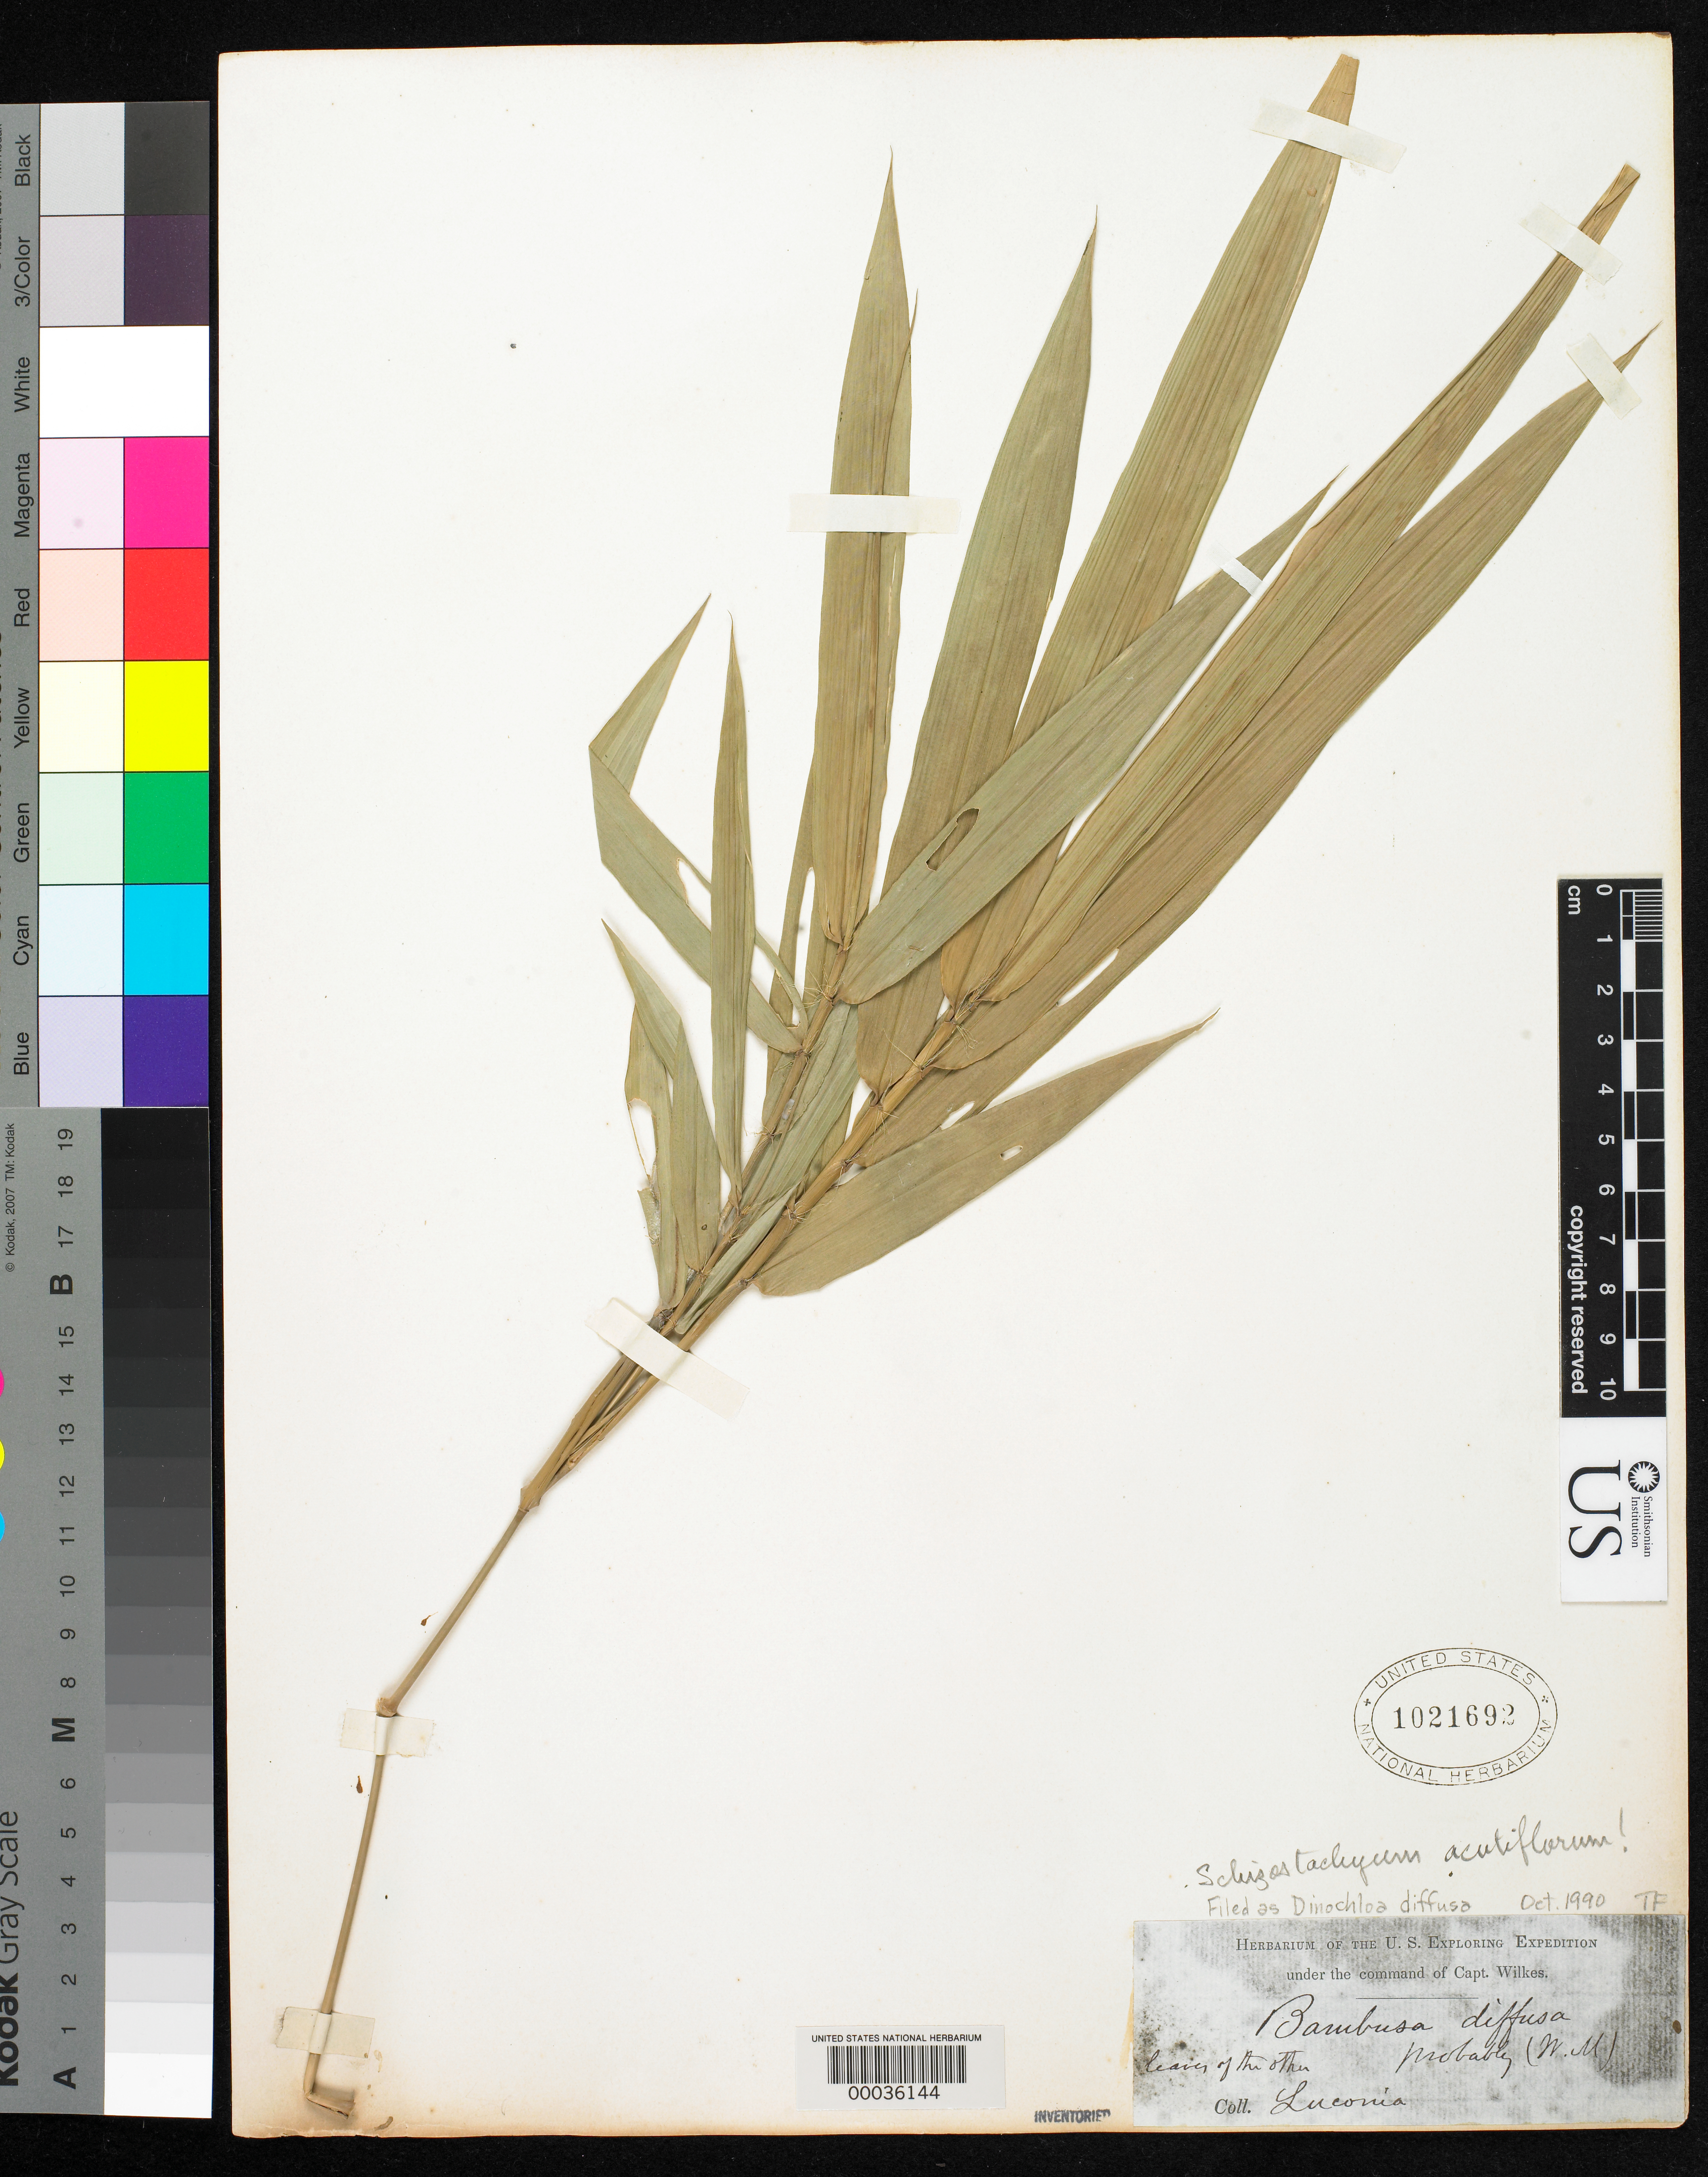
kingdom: Plantae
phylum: Tracheophyta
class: Liliopsida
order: Poales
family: Poaceae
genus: Dinochloa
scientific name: Dinochloa diffusa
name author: (Blanco) Merr.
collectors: -. Luconia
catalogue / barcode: US 1021692